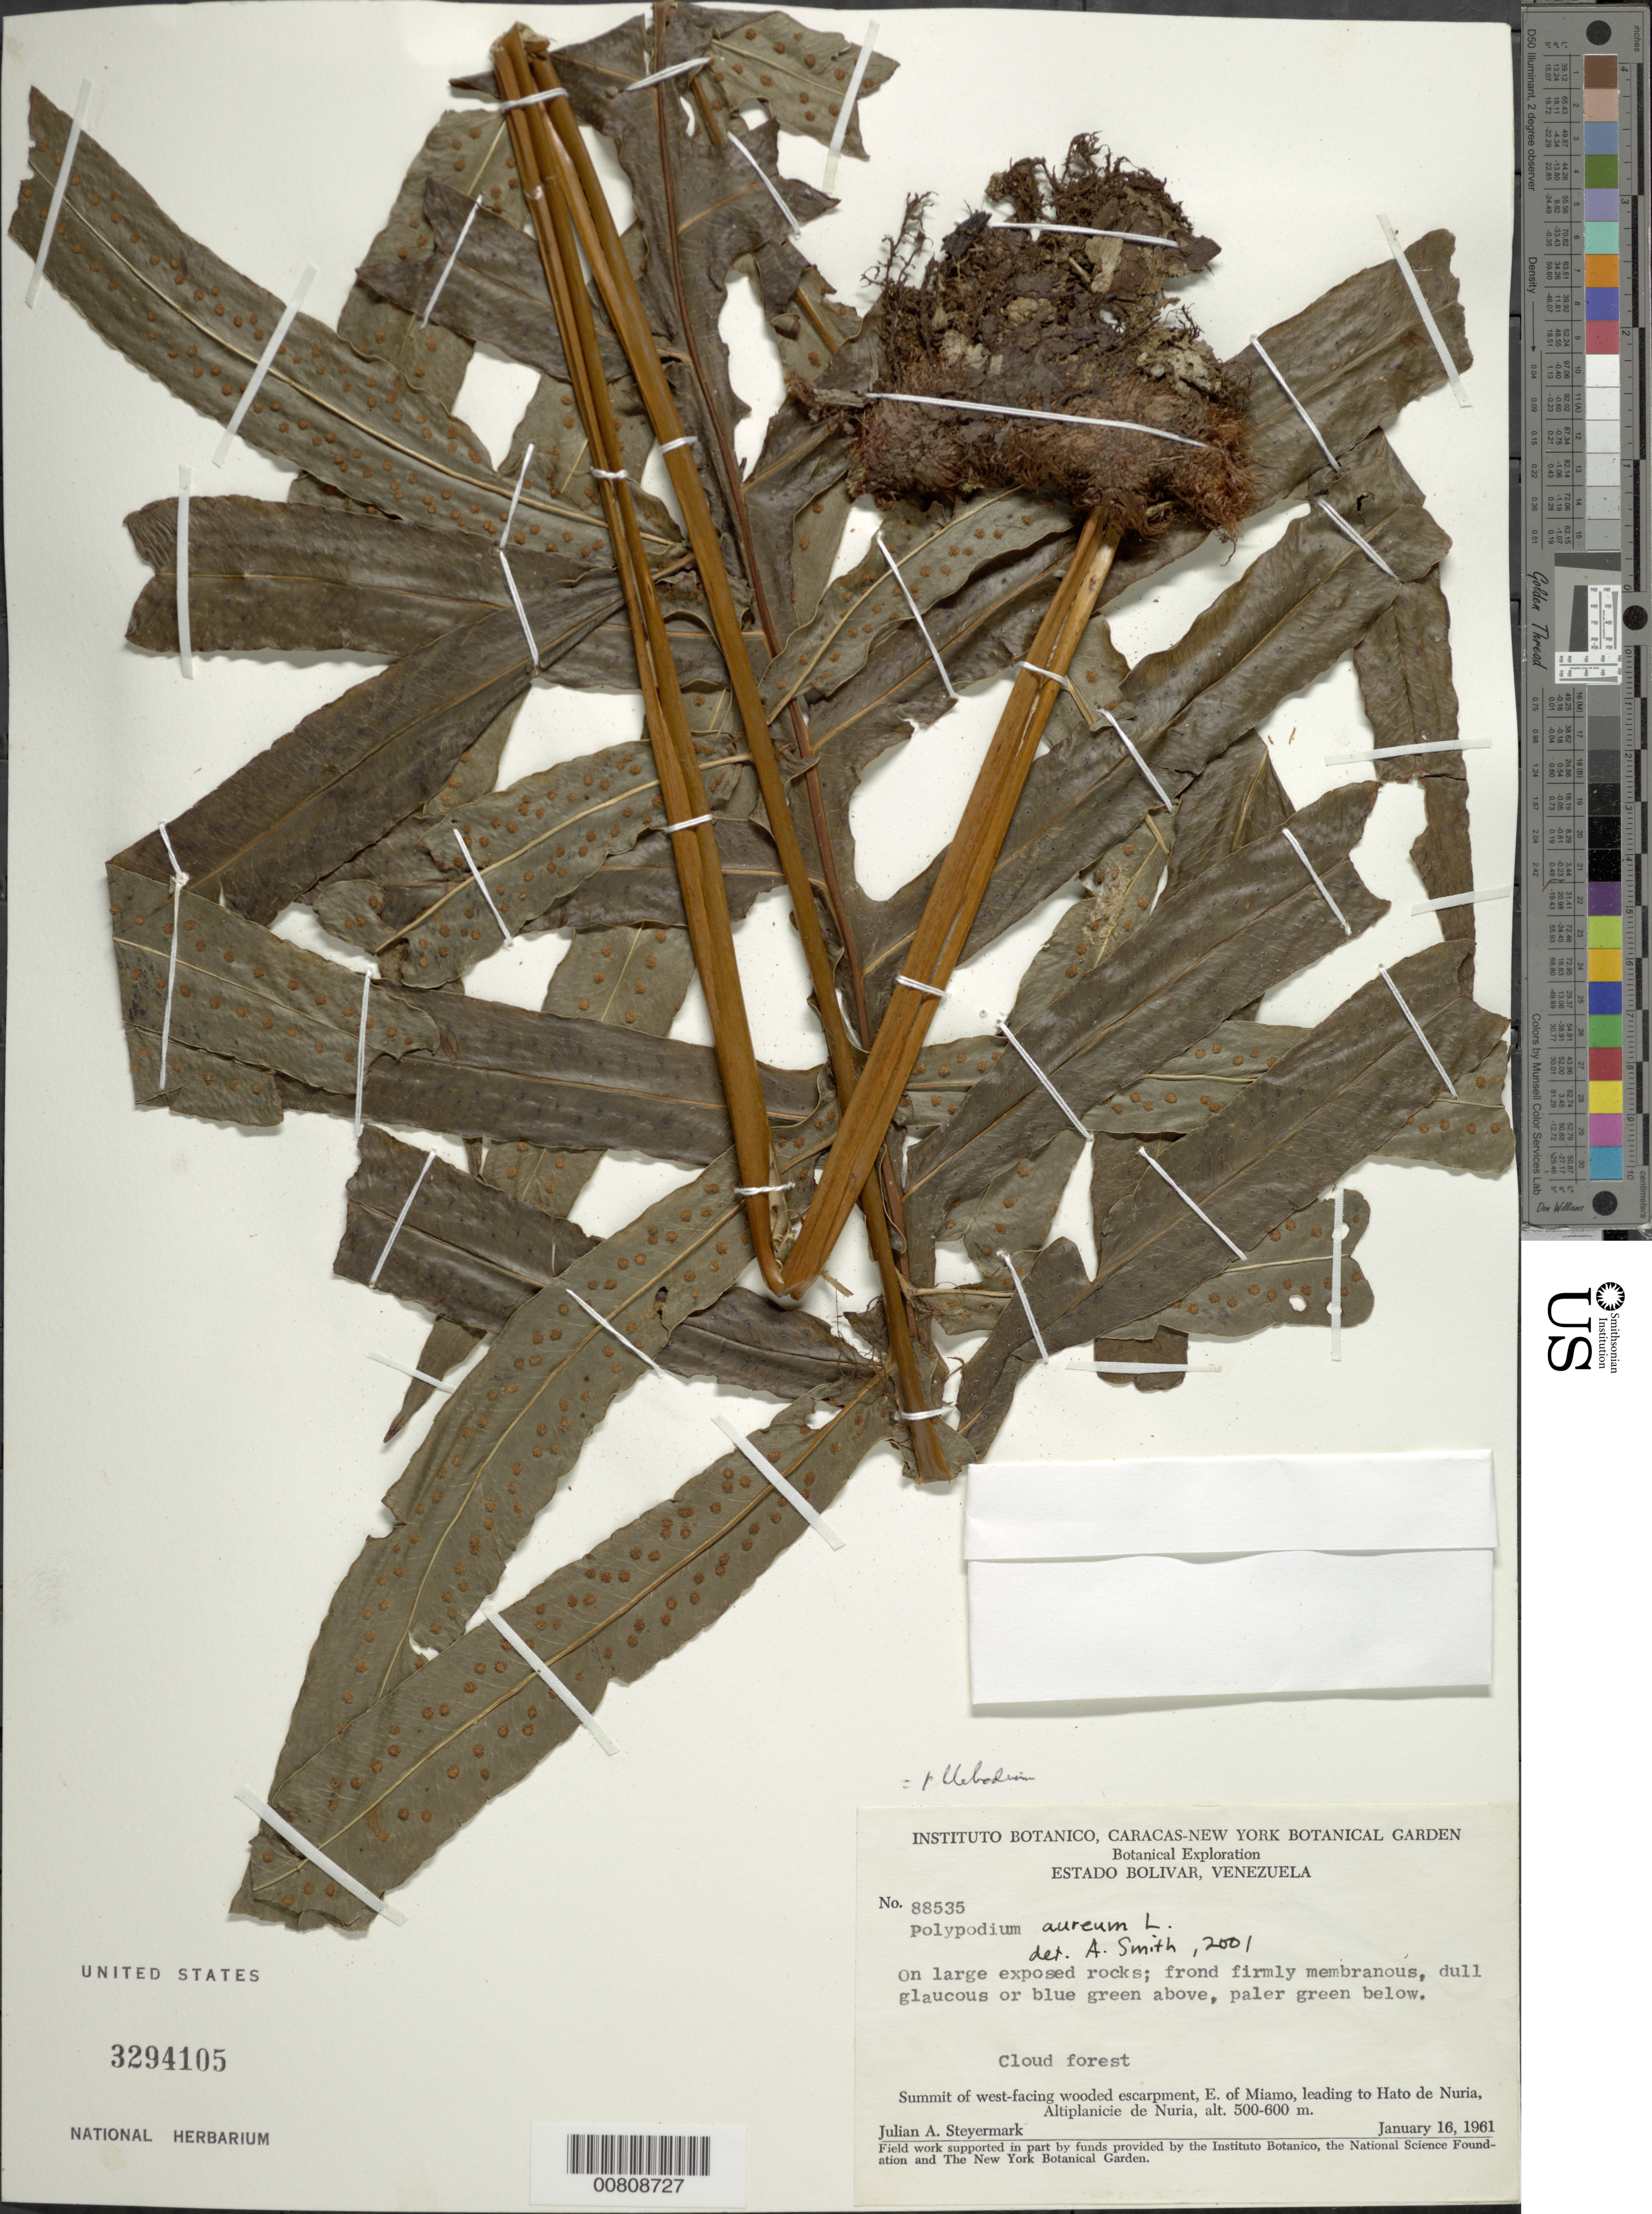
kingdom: Plantae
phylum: Tracheophyta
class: Polypodiopsida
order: Polypodiales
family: Polypodiaceae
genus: Phlebodium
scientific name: Phlebodium aureum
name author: (L.) J. Sm.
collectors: J. Steyermark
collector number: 88535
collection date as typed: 16-Jan-61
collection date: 1961-01-16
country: Venezuela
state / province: Bolívar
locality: Miamo, E of, leading to Hato de Nuria, Altiplanicie de Nuria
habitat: Summit of W facing wooded escarpment; cloud forest, on large exposed rocks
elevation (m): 500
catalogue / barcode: US 3294105